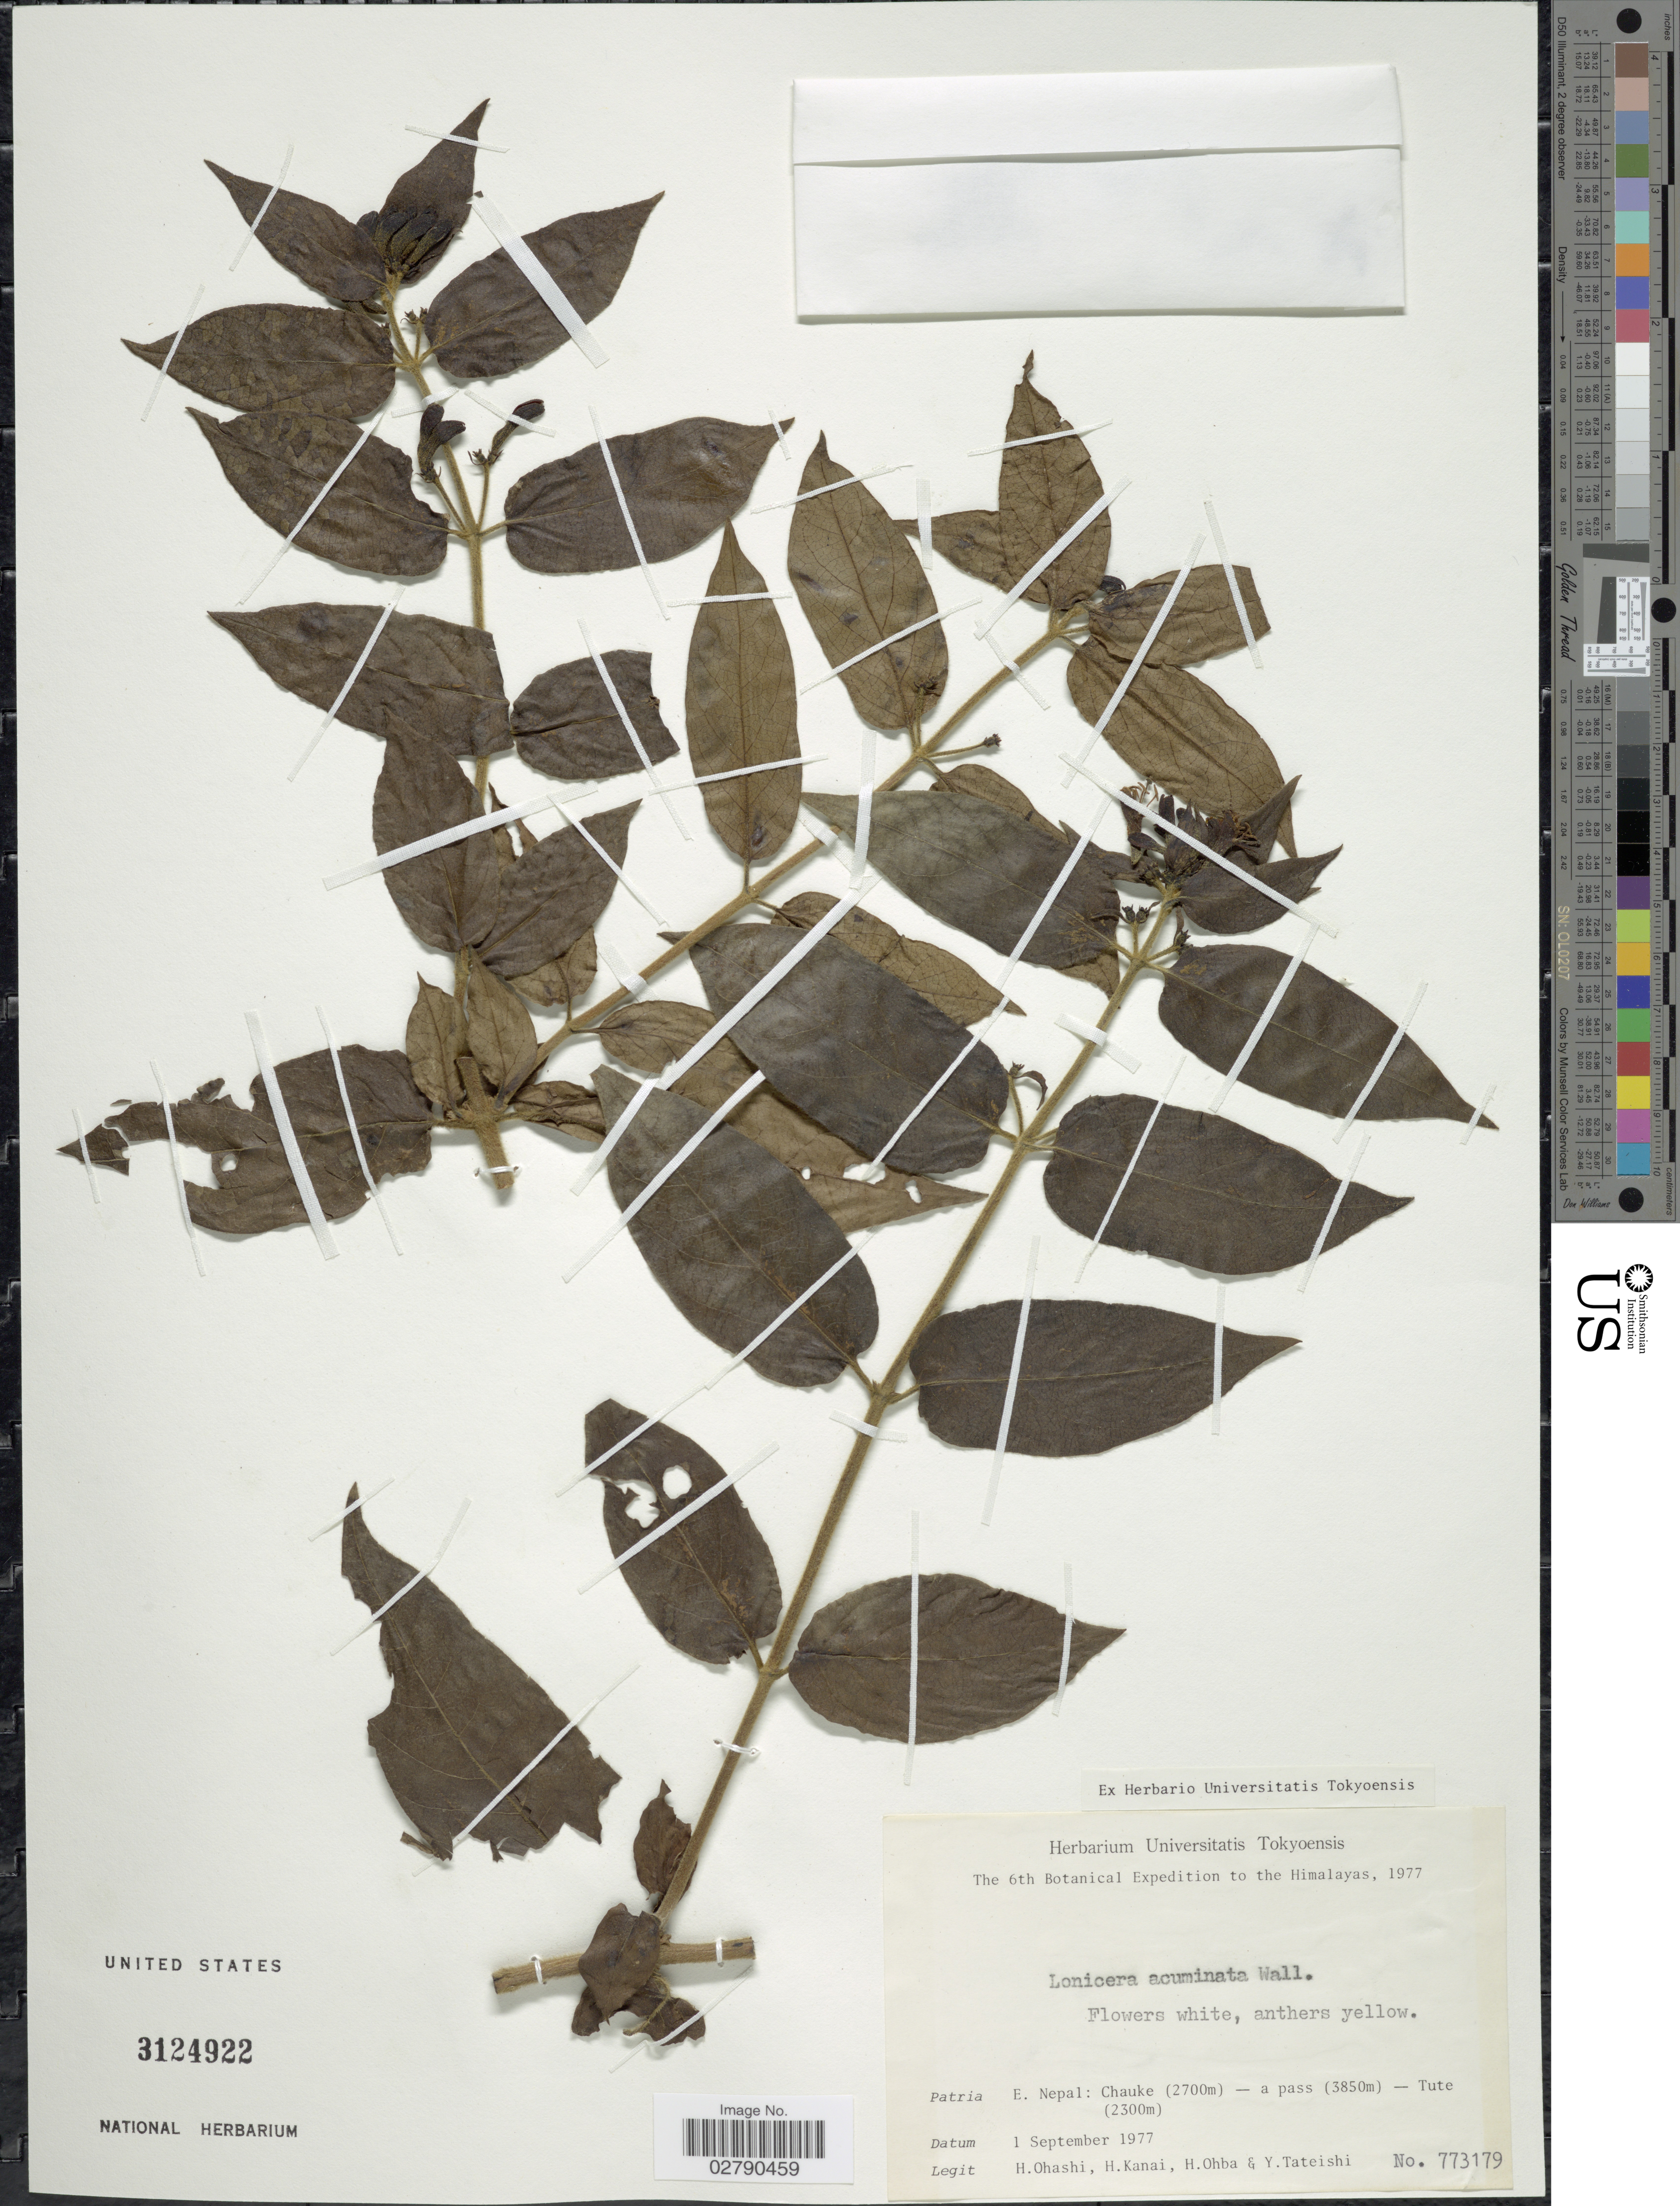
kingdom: Plantae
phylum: Tracheophyta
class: Magnoliopsida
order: Dipsacales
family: Caprifoliaceae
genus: Lonicera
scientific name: Lonicera acuminata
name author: Wall.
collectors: H. Ohashi, H. Kanai, H. Ohba & Y. Tateishi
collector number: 773179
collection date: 1977-09-01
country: Nepal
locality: E. Nepal: Chauke - a pass - Tute. The Himalayas.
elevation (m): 2300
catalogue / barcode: US 3124922